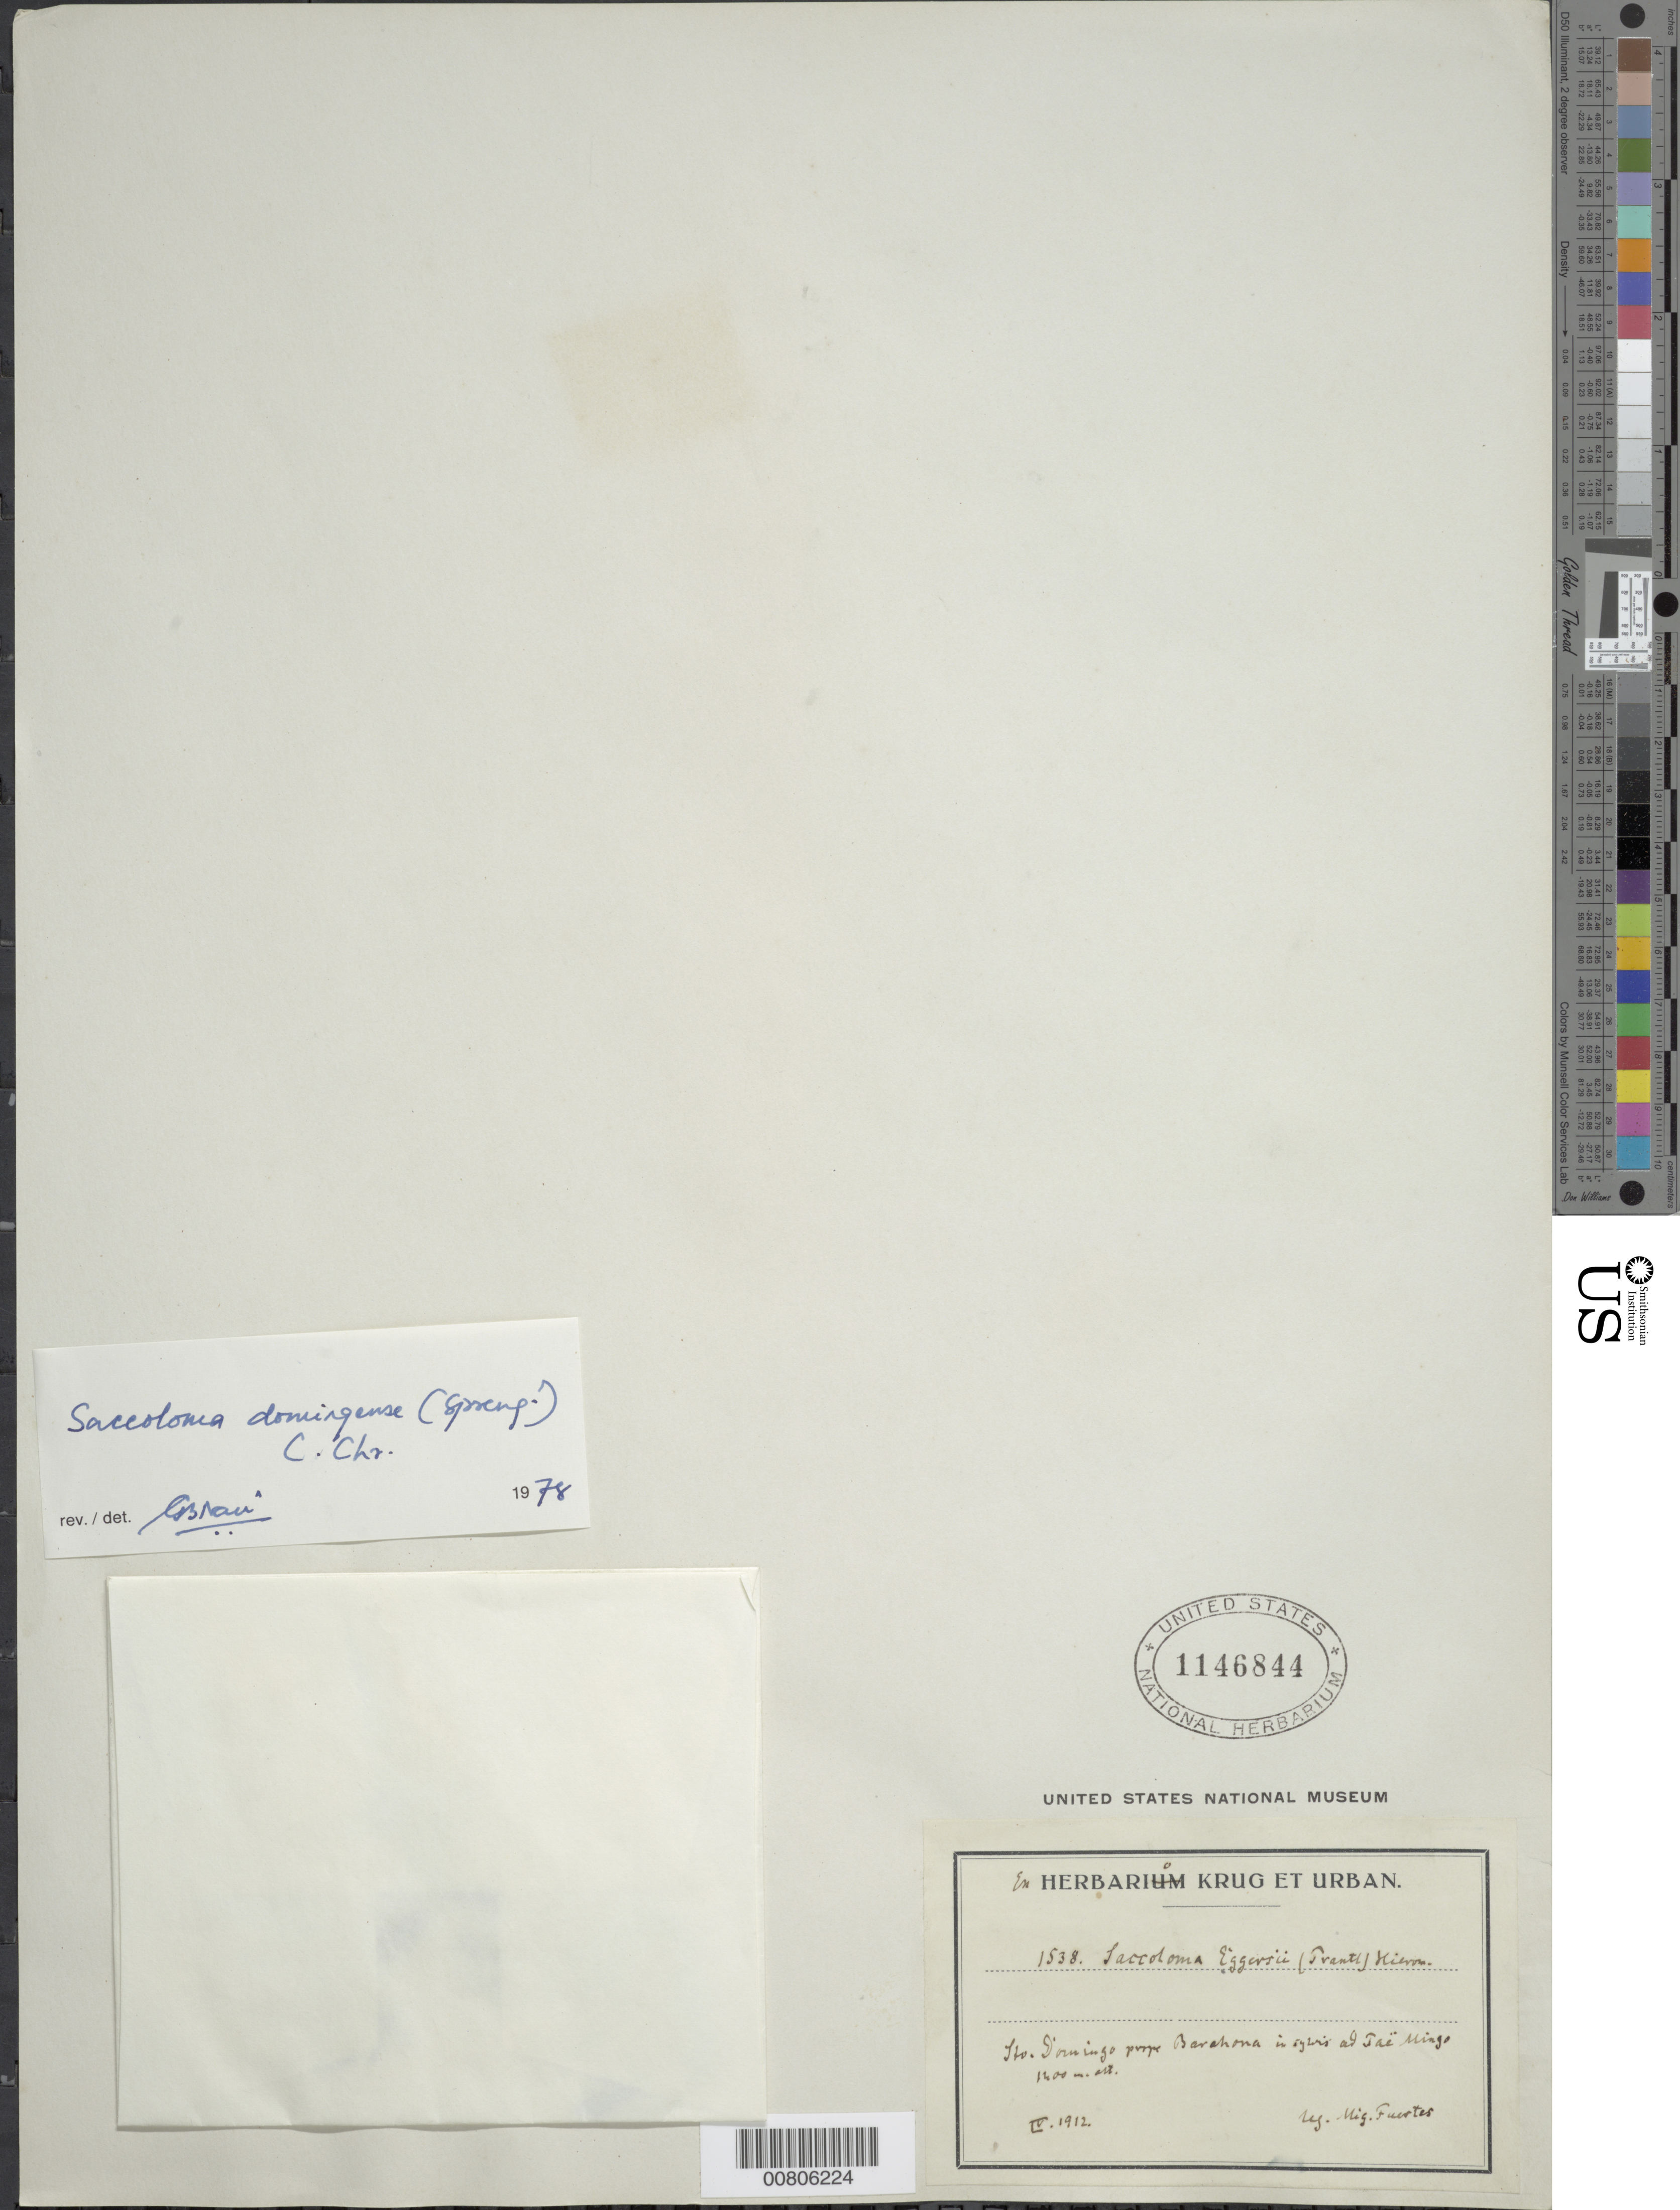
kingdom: Plantae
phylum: Tracheophyta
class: Polypodiopsida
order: Polypodiales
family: Saccolomataceae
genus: Saccoloma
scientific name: Saccoloma domingense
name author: (Spreng.) C. Chr.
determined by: Nair, G. B.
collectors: M. D. Fuertes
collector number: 1538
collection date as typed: Apr 1912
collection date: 1912-04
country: Dominican Republic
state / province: Barahona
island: Hispaniola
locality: Pae Mingo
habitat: Sylvis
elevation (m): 1400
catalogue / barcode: US 1146844